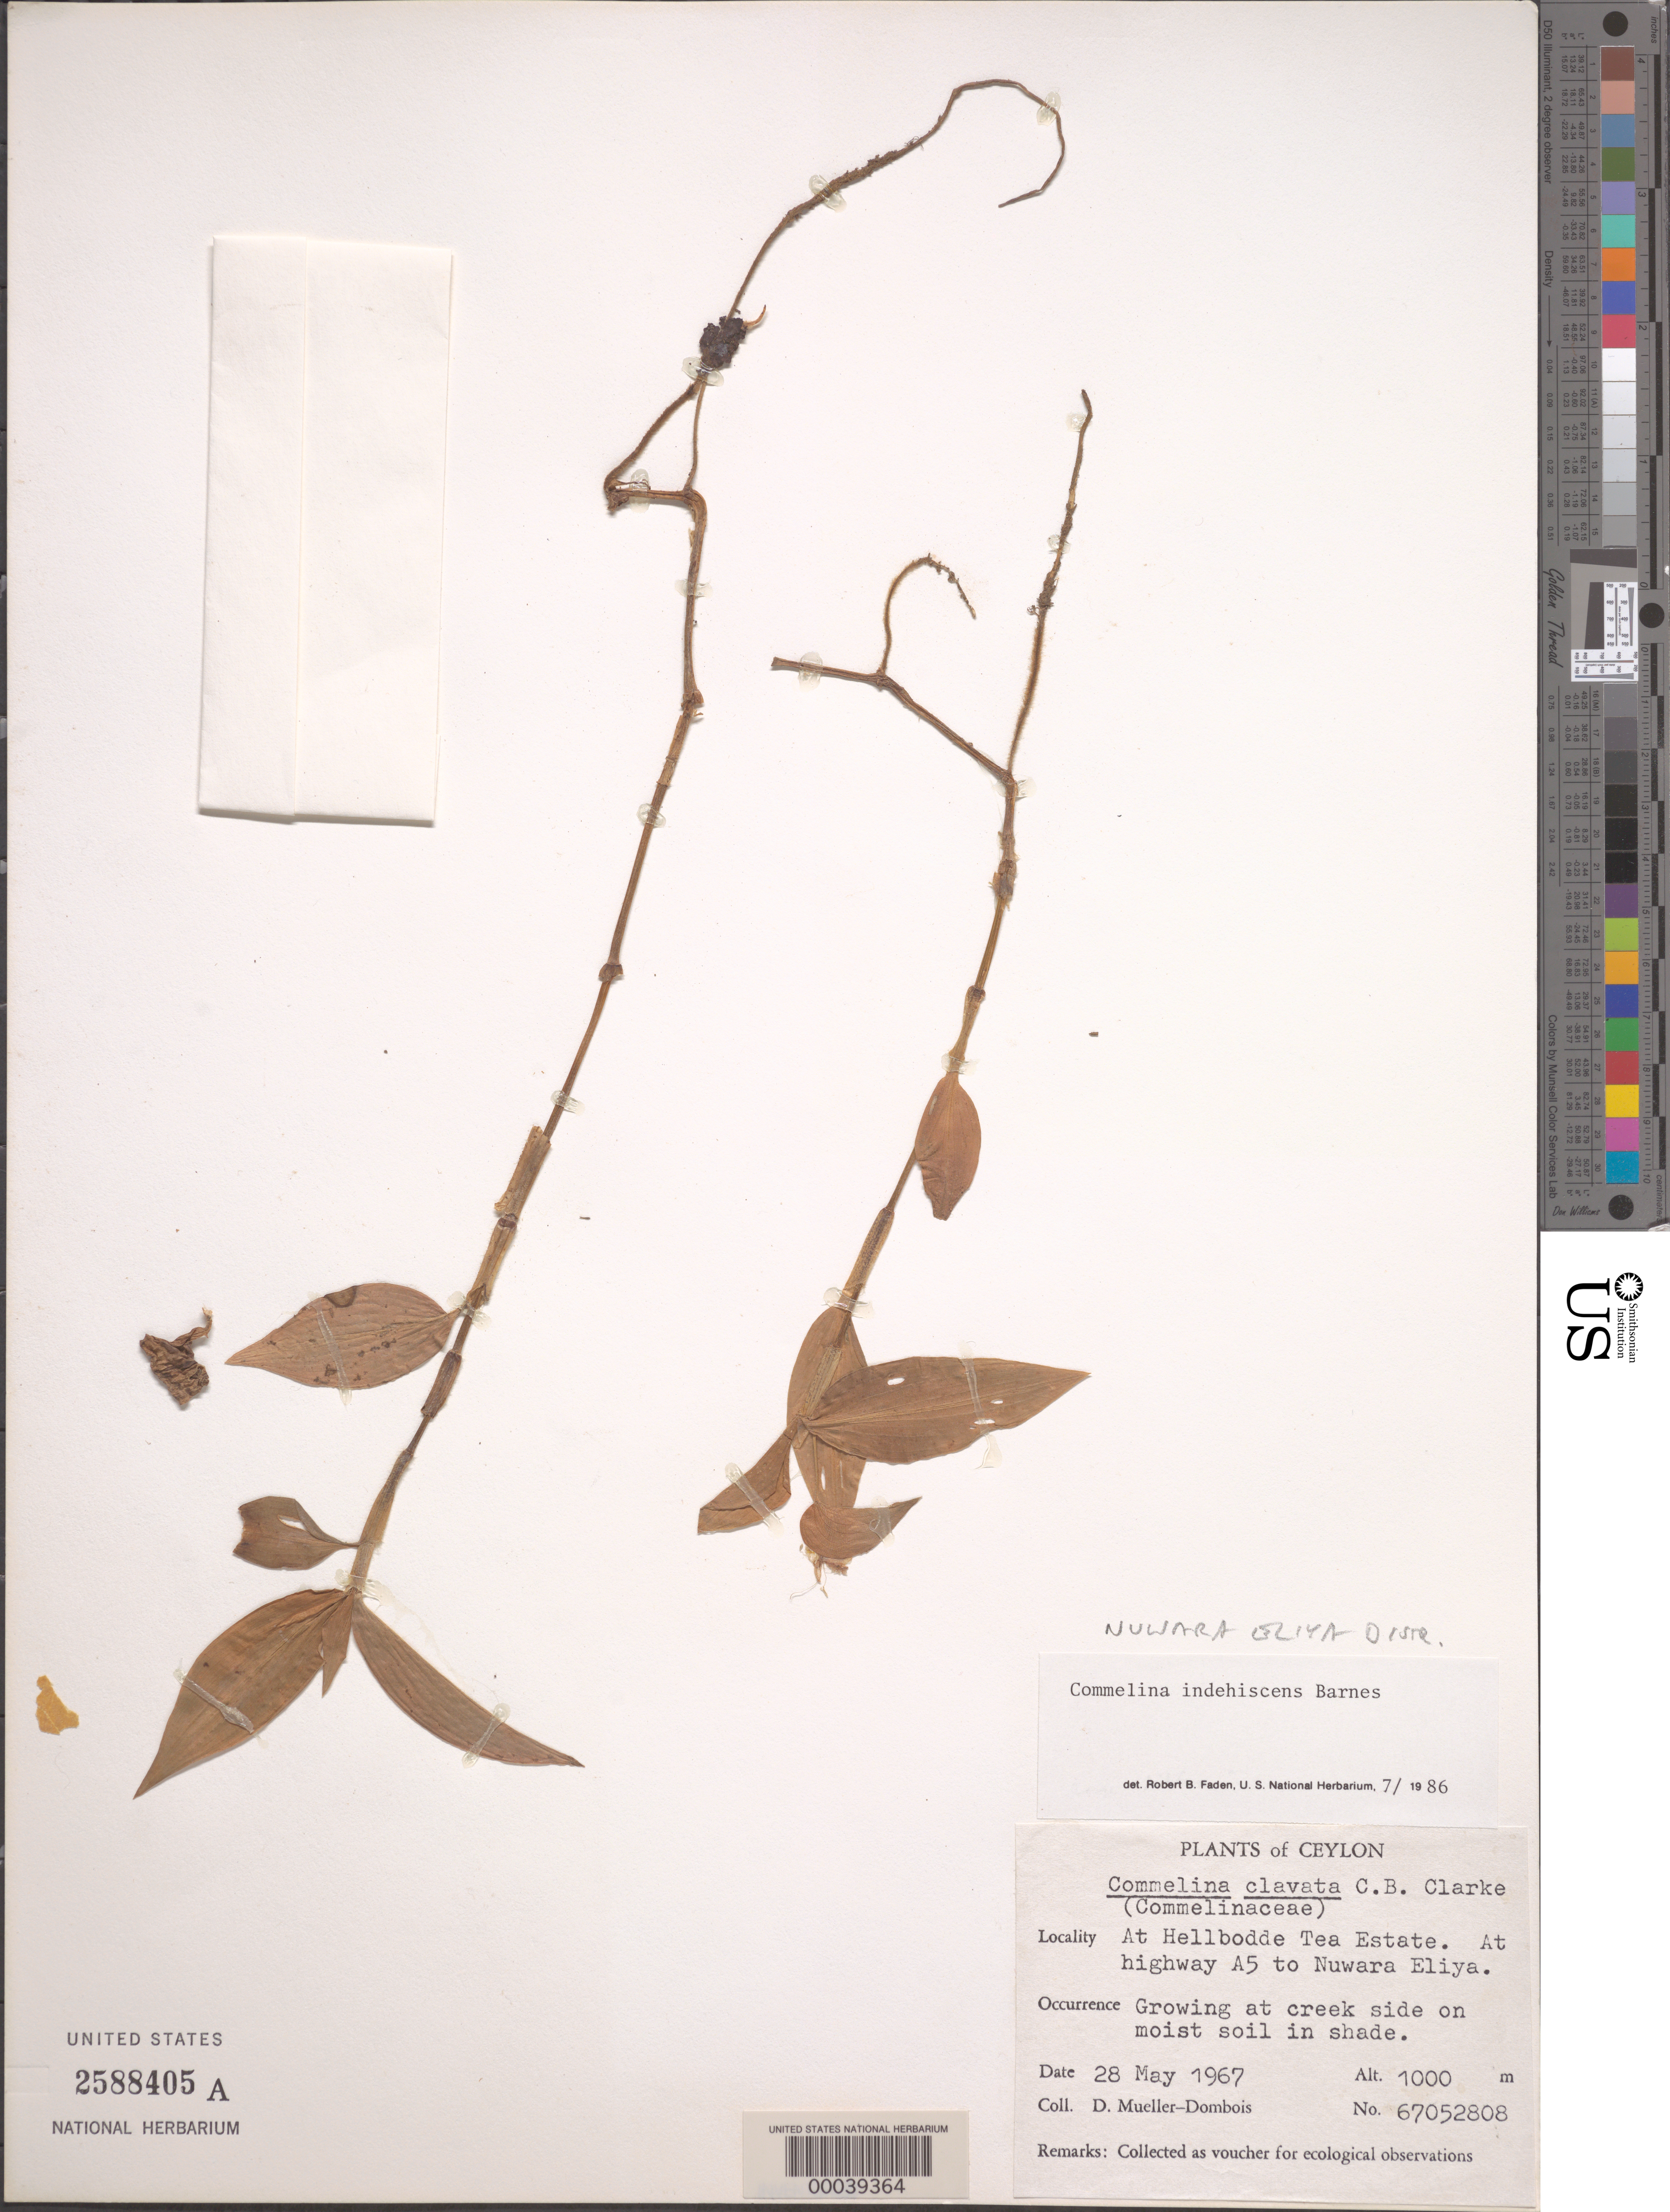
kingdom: Plantae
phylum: Tracheophyta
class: Liliopsida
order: Commelinales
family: Commelinaceae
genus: Commelina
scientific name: Commelina indehiscens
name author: E. Barnes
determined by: Faden, Robert B., (US), Smithsonian Institution - National Museum of Natural History (UNITED STATES)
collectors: D. Mueller-Dombois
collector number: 67052808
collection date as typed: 28 May 1967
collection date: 1967-05-28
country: Sri Lanka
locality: Hellbodde tea estate, hwy a5 to nuwara eliya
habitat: Moist, shaded soil; creek bank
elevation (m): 1000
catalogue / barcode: US 2588405A